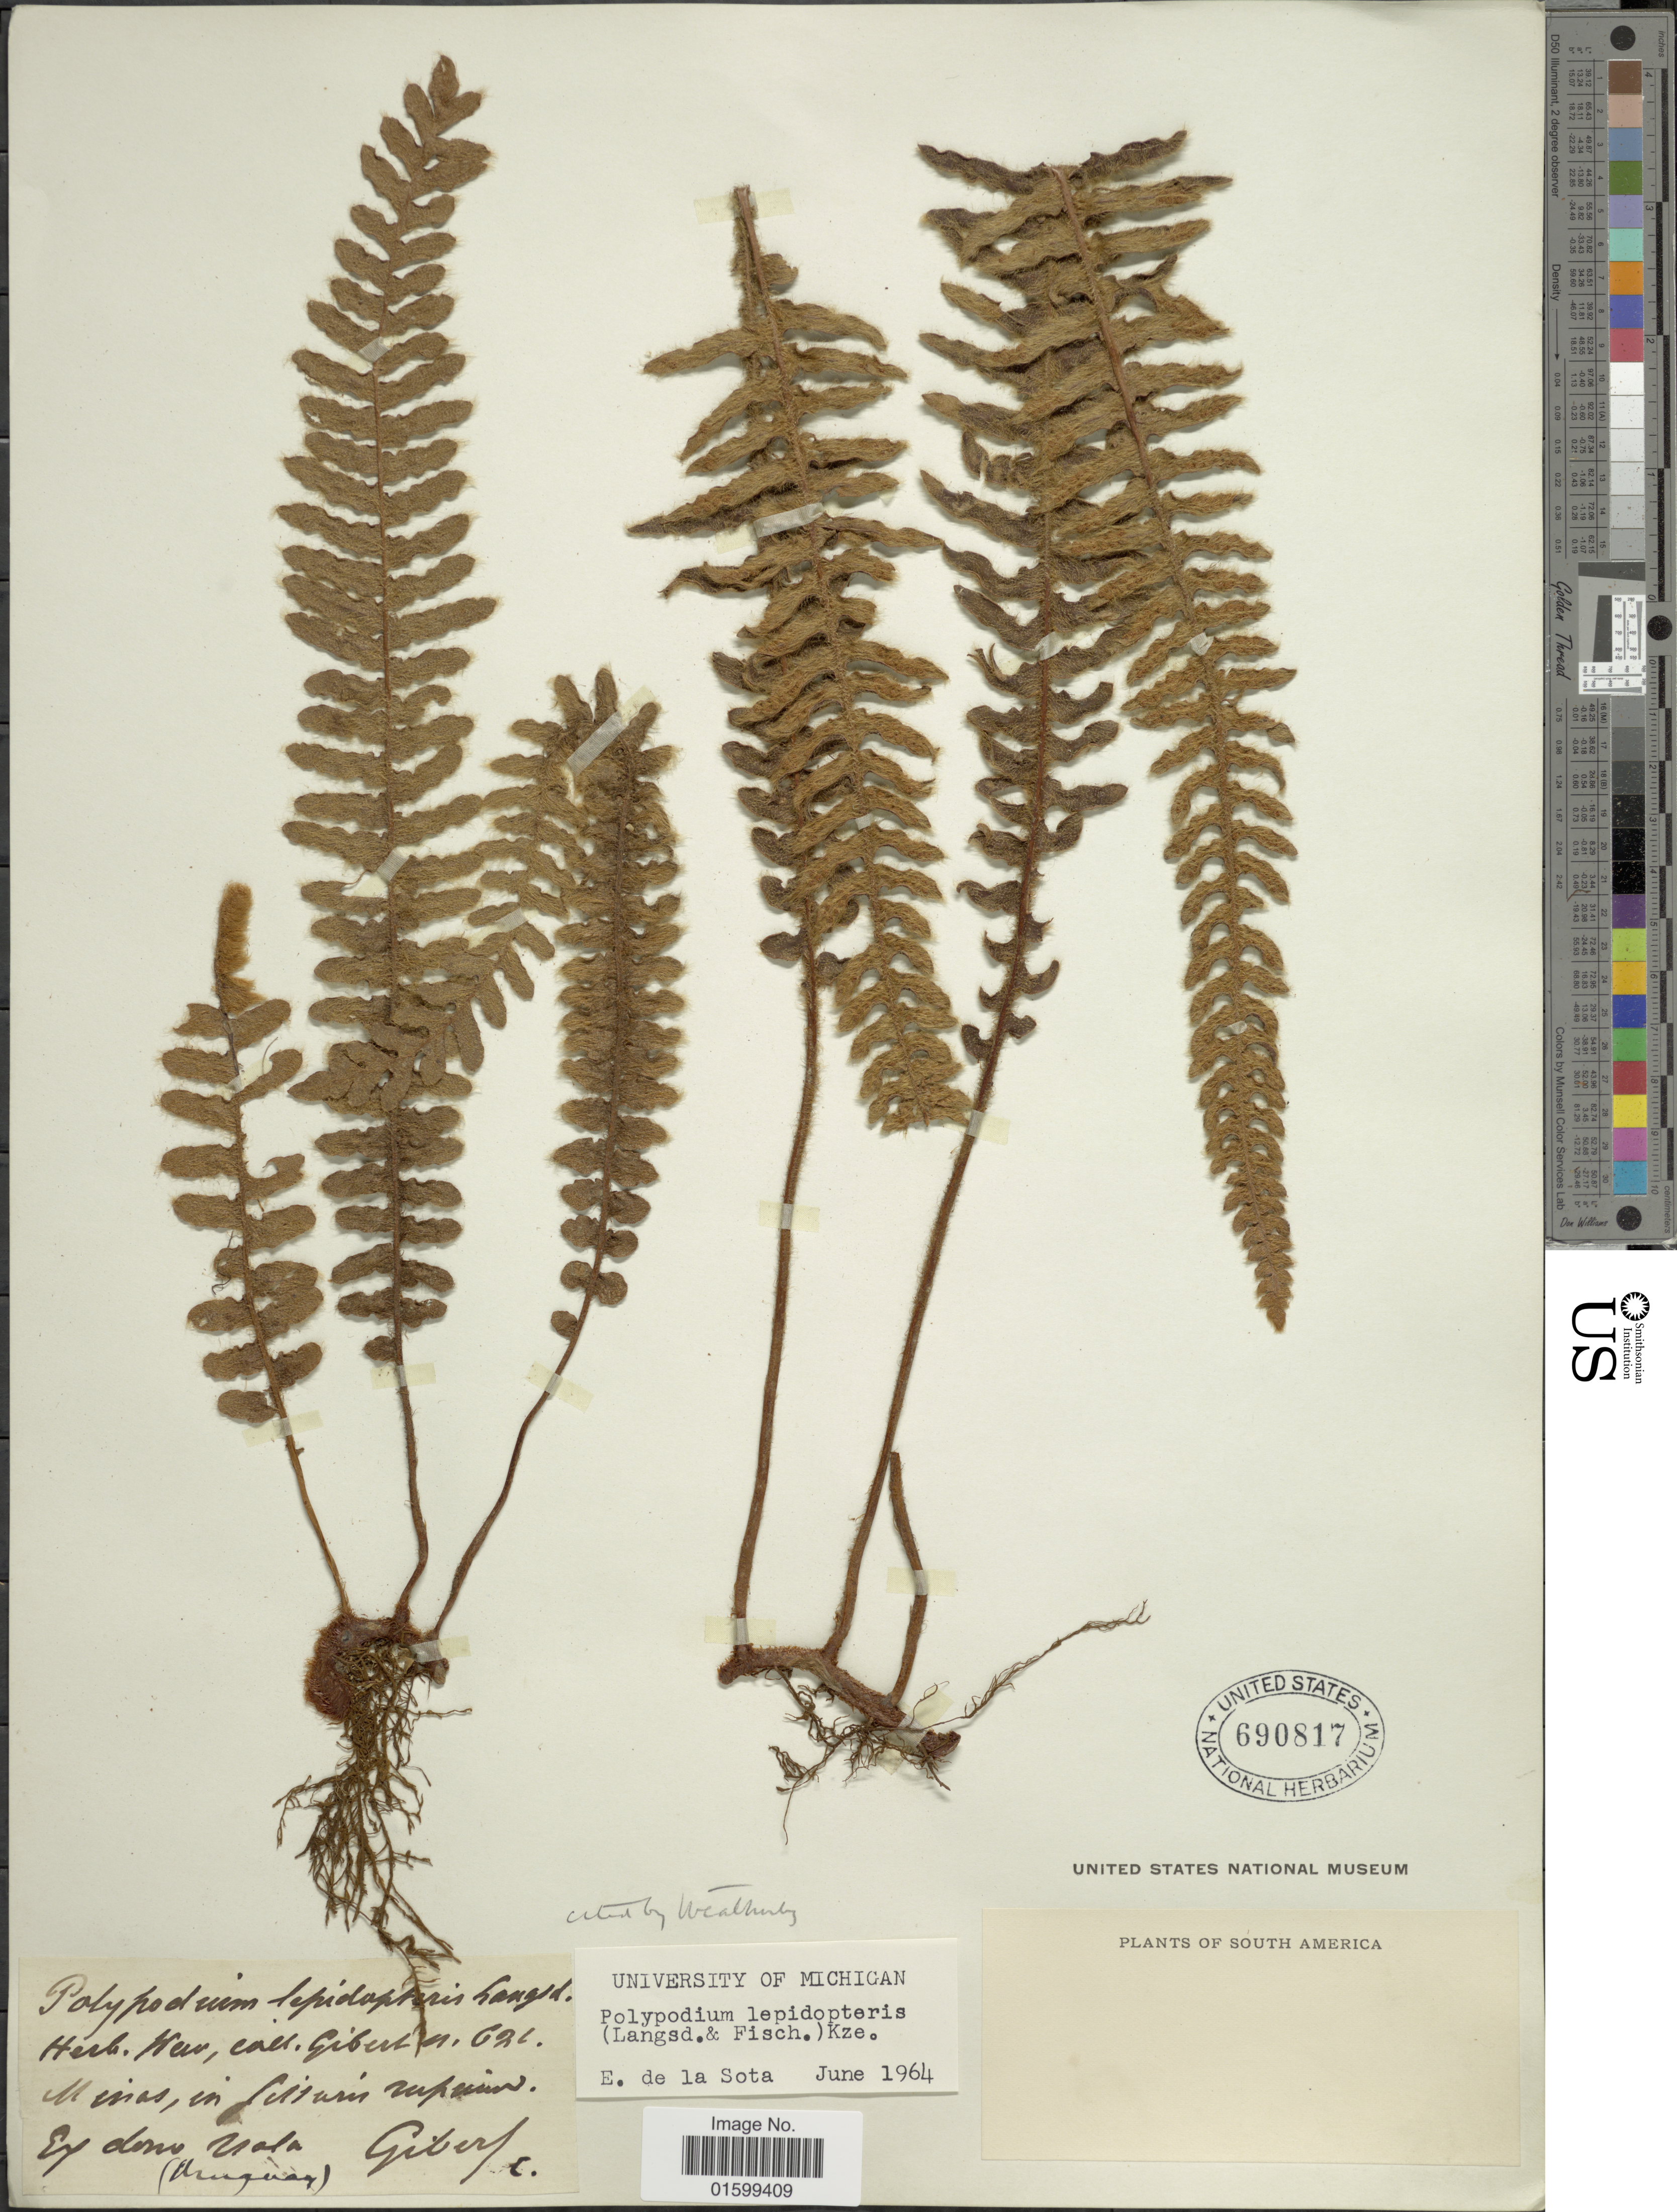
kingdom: Plantae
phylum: Tracheophyta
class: Polypodiopsida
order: Polypodiales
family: Polypodiaceae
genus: Pleopeltis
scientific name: Pleopeltis lepidopteris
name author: (Langsd. & Fisch.) de la Sota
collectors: Gibert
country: Uruguay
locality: Minas.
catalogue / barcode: US 690817